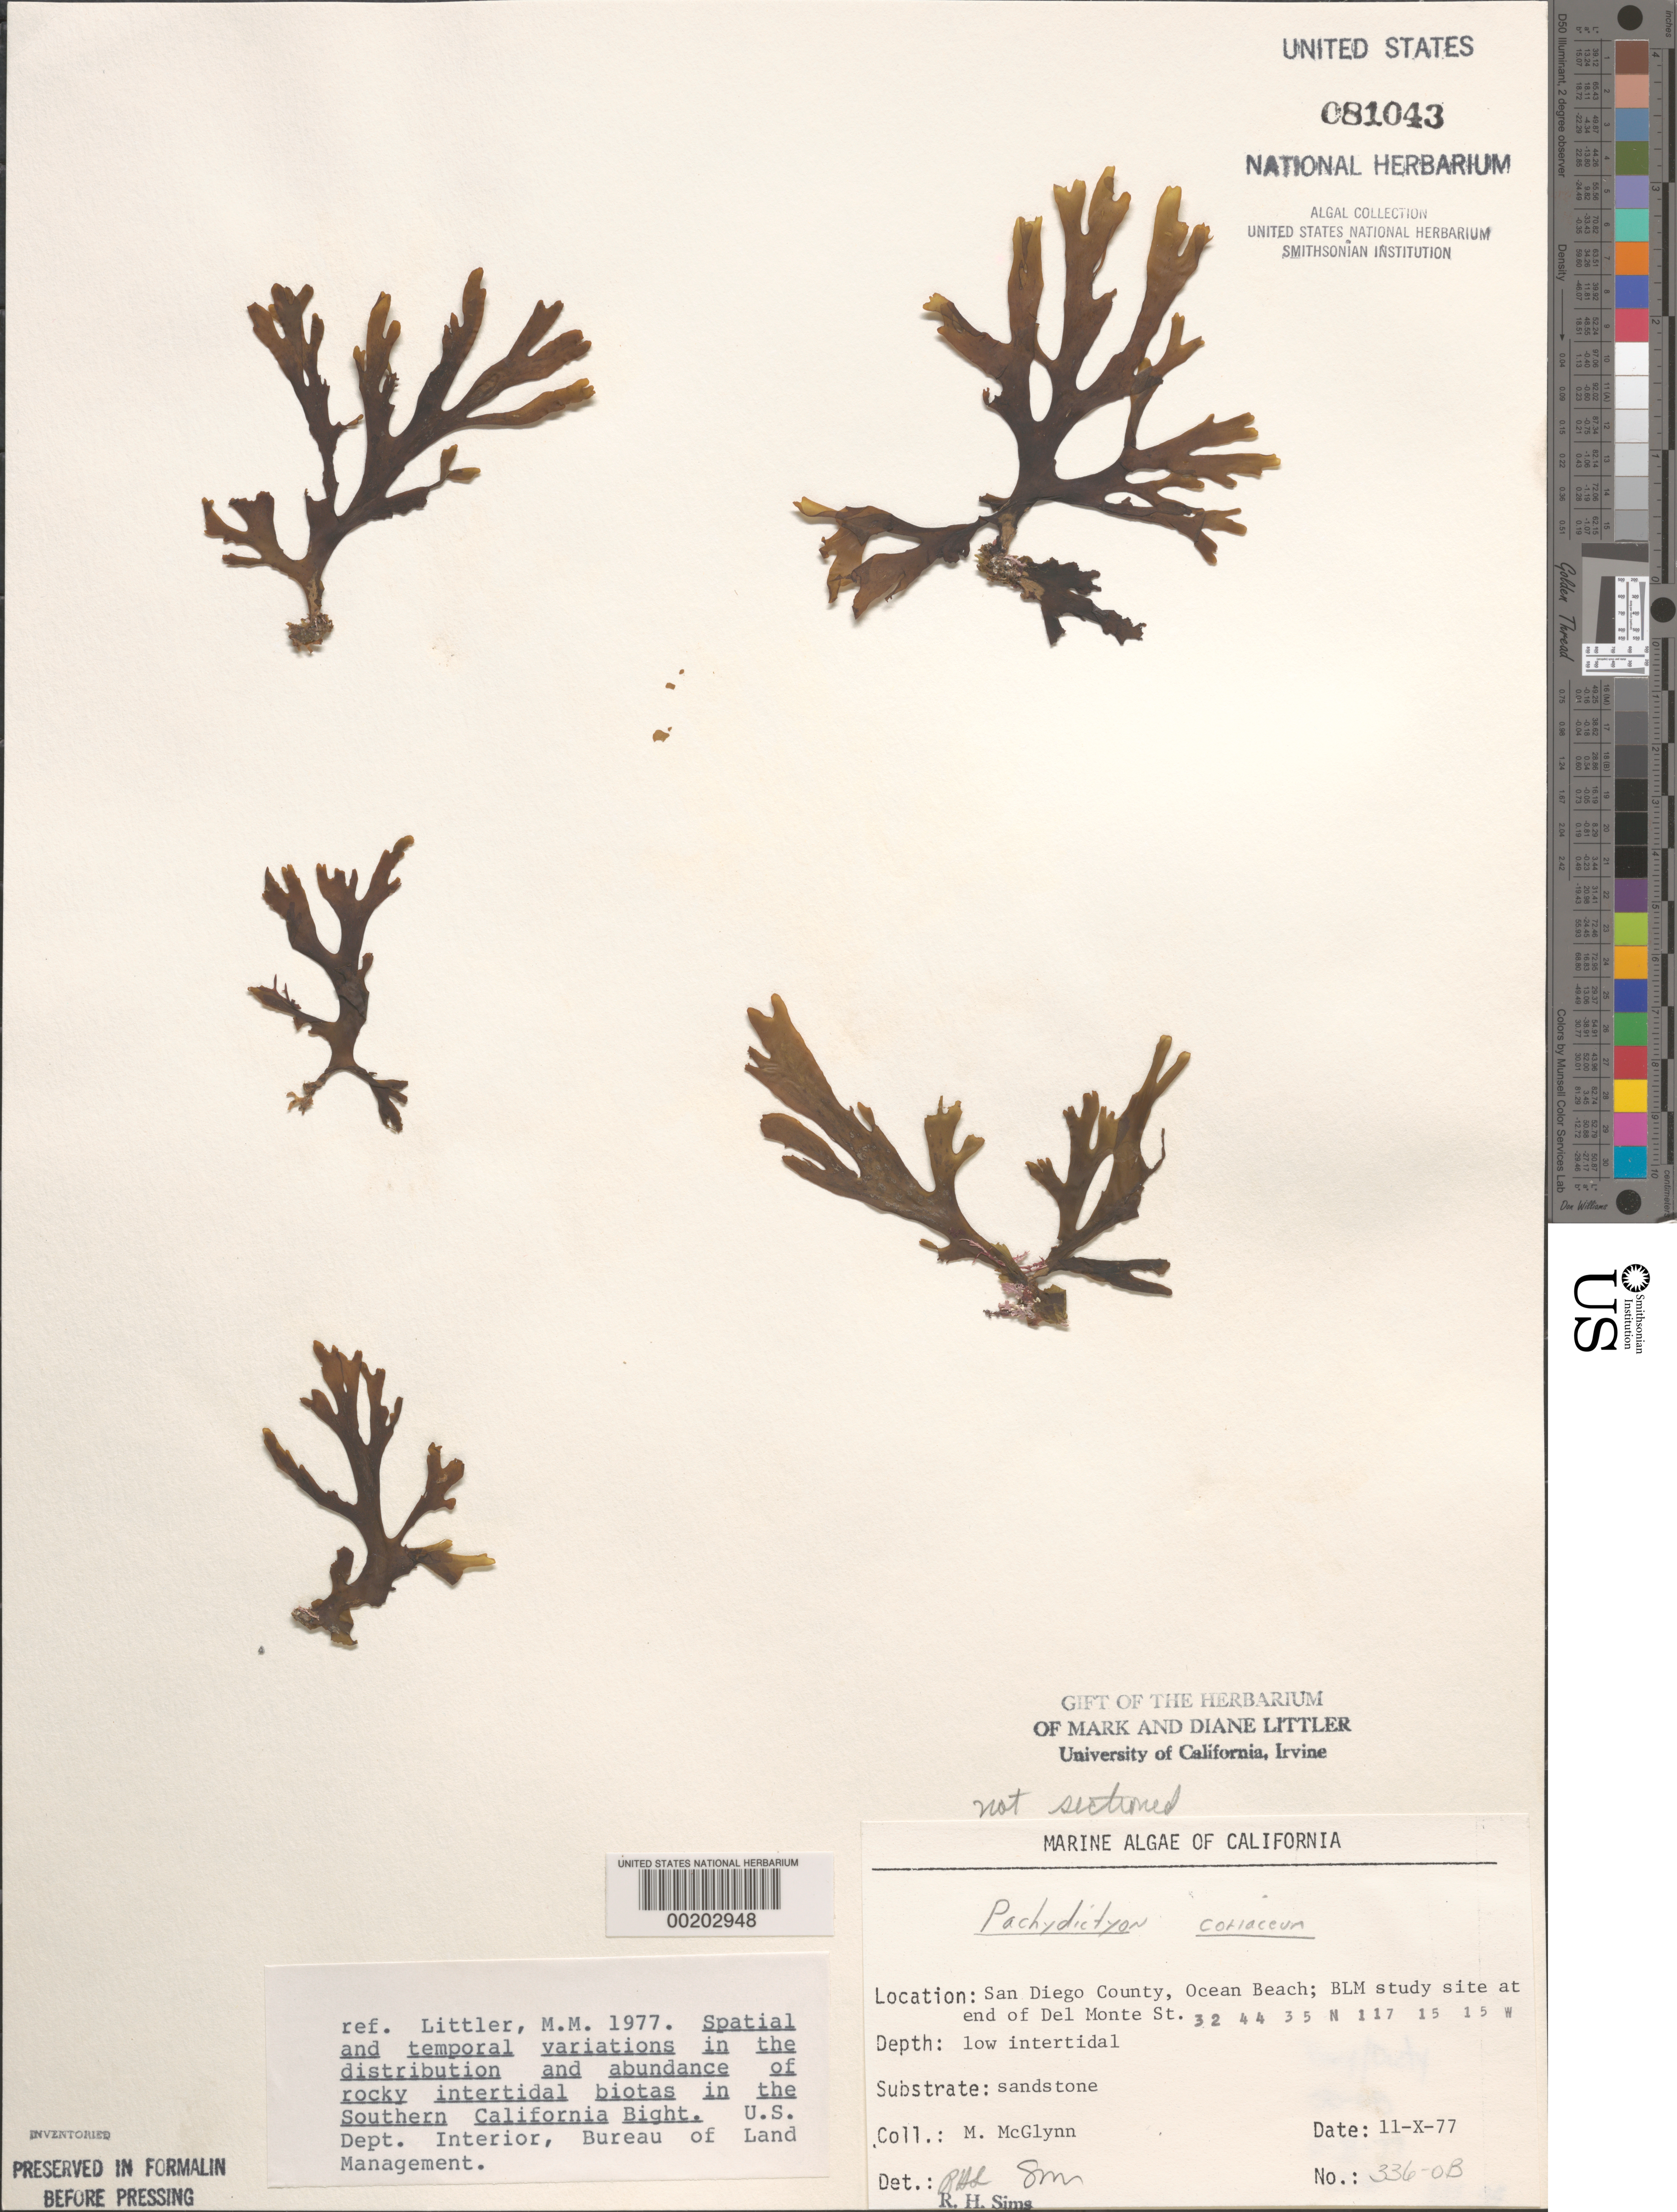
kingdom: Chromista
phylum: Ochrophyta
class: Phaeophyceae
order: Dictyotales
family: Dictyotaceae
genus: Pachydictyon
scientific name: Pachydictyon coriaceum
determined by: Sims, Robert H.; Murray, S. N.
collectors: M. McGlynn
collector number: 336-ob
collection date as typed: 11 Oct 1977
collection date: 1977-10-11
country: United States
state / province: California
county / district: San Diego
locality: End of Del Monte Street, Ocean Beach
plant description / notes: BLM-SOCALBIGHT Rocky Intertidal Survey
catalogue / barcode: US 81043